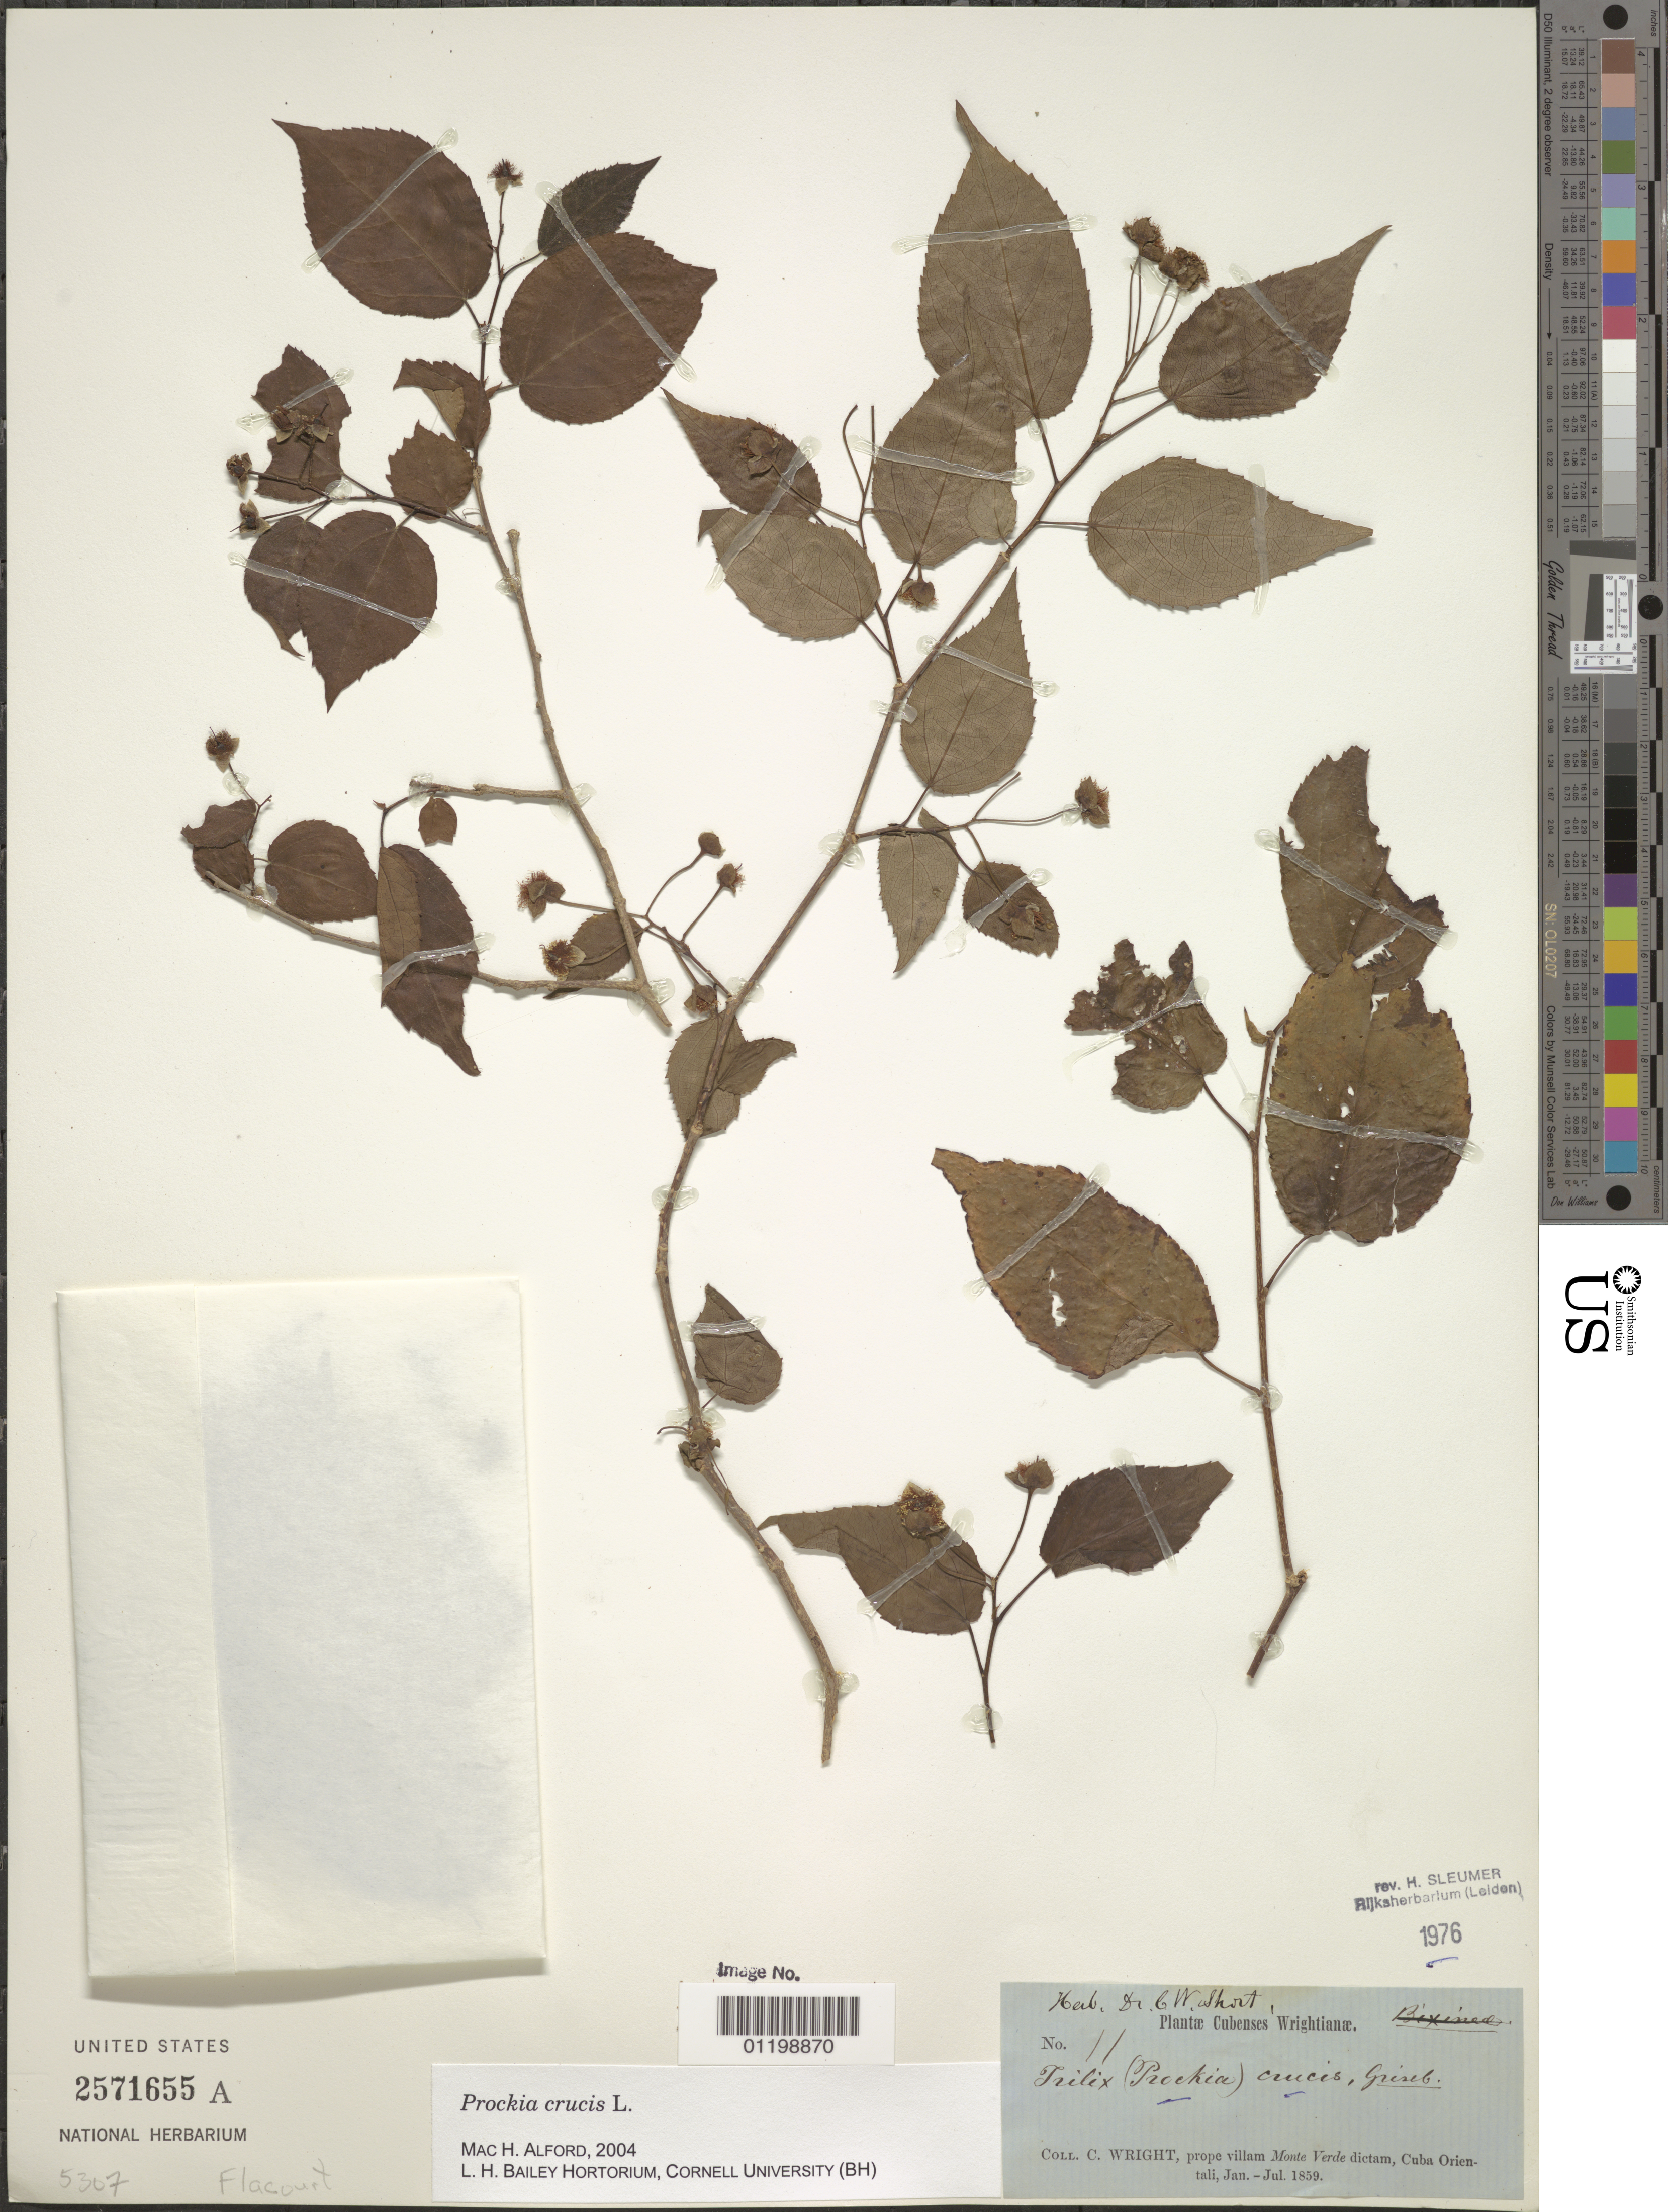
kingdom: Plantae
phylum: Tracheophyta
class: Magnoliopsida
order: Malpighiales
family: Salicaceae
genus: Prockia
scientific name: Prockia crucis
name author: P. Browne ex L.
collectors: C. Wright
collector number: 11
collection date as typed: Jan.-Jul. 1859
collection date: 1859-01/1859-07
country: Cuba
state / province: Oriente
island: Greater Antilles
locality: Prope villam Monte Verde dictam, Cuba Orientali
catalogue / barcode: US 2571655